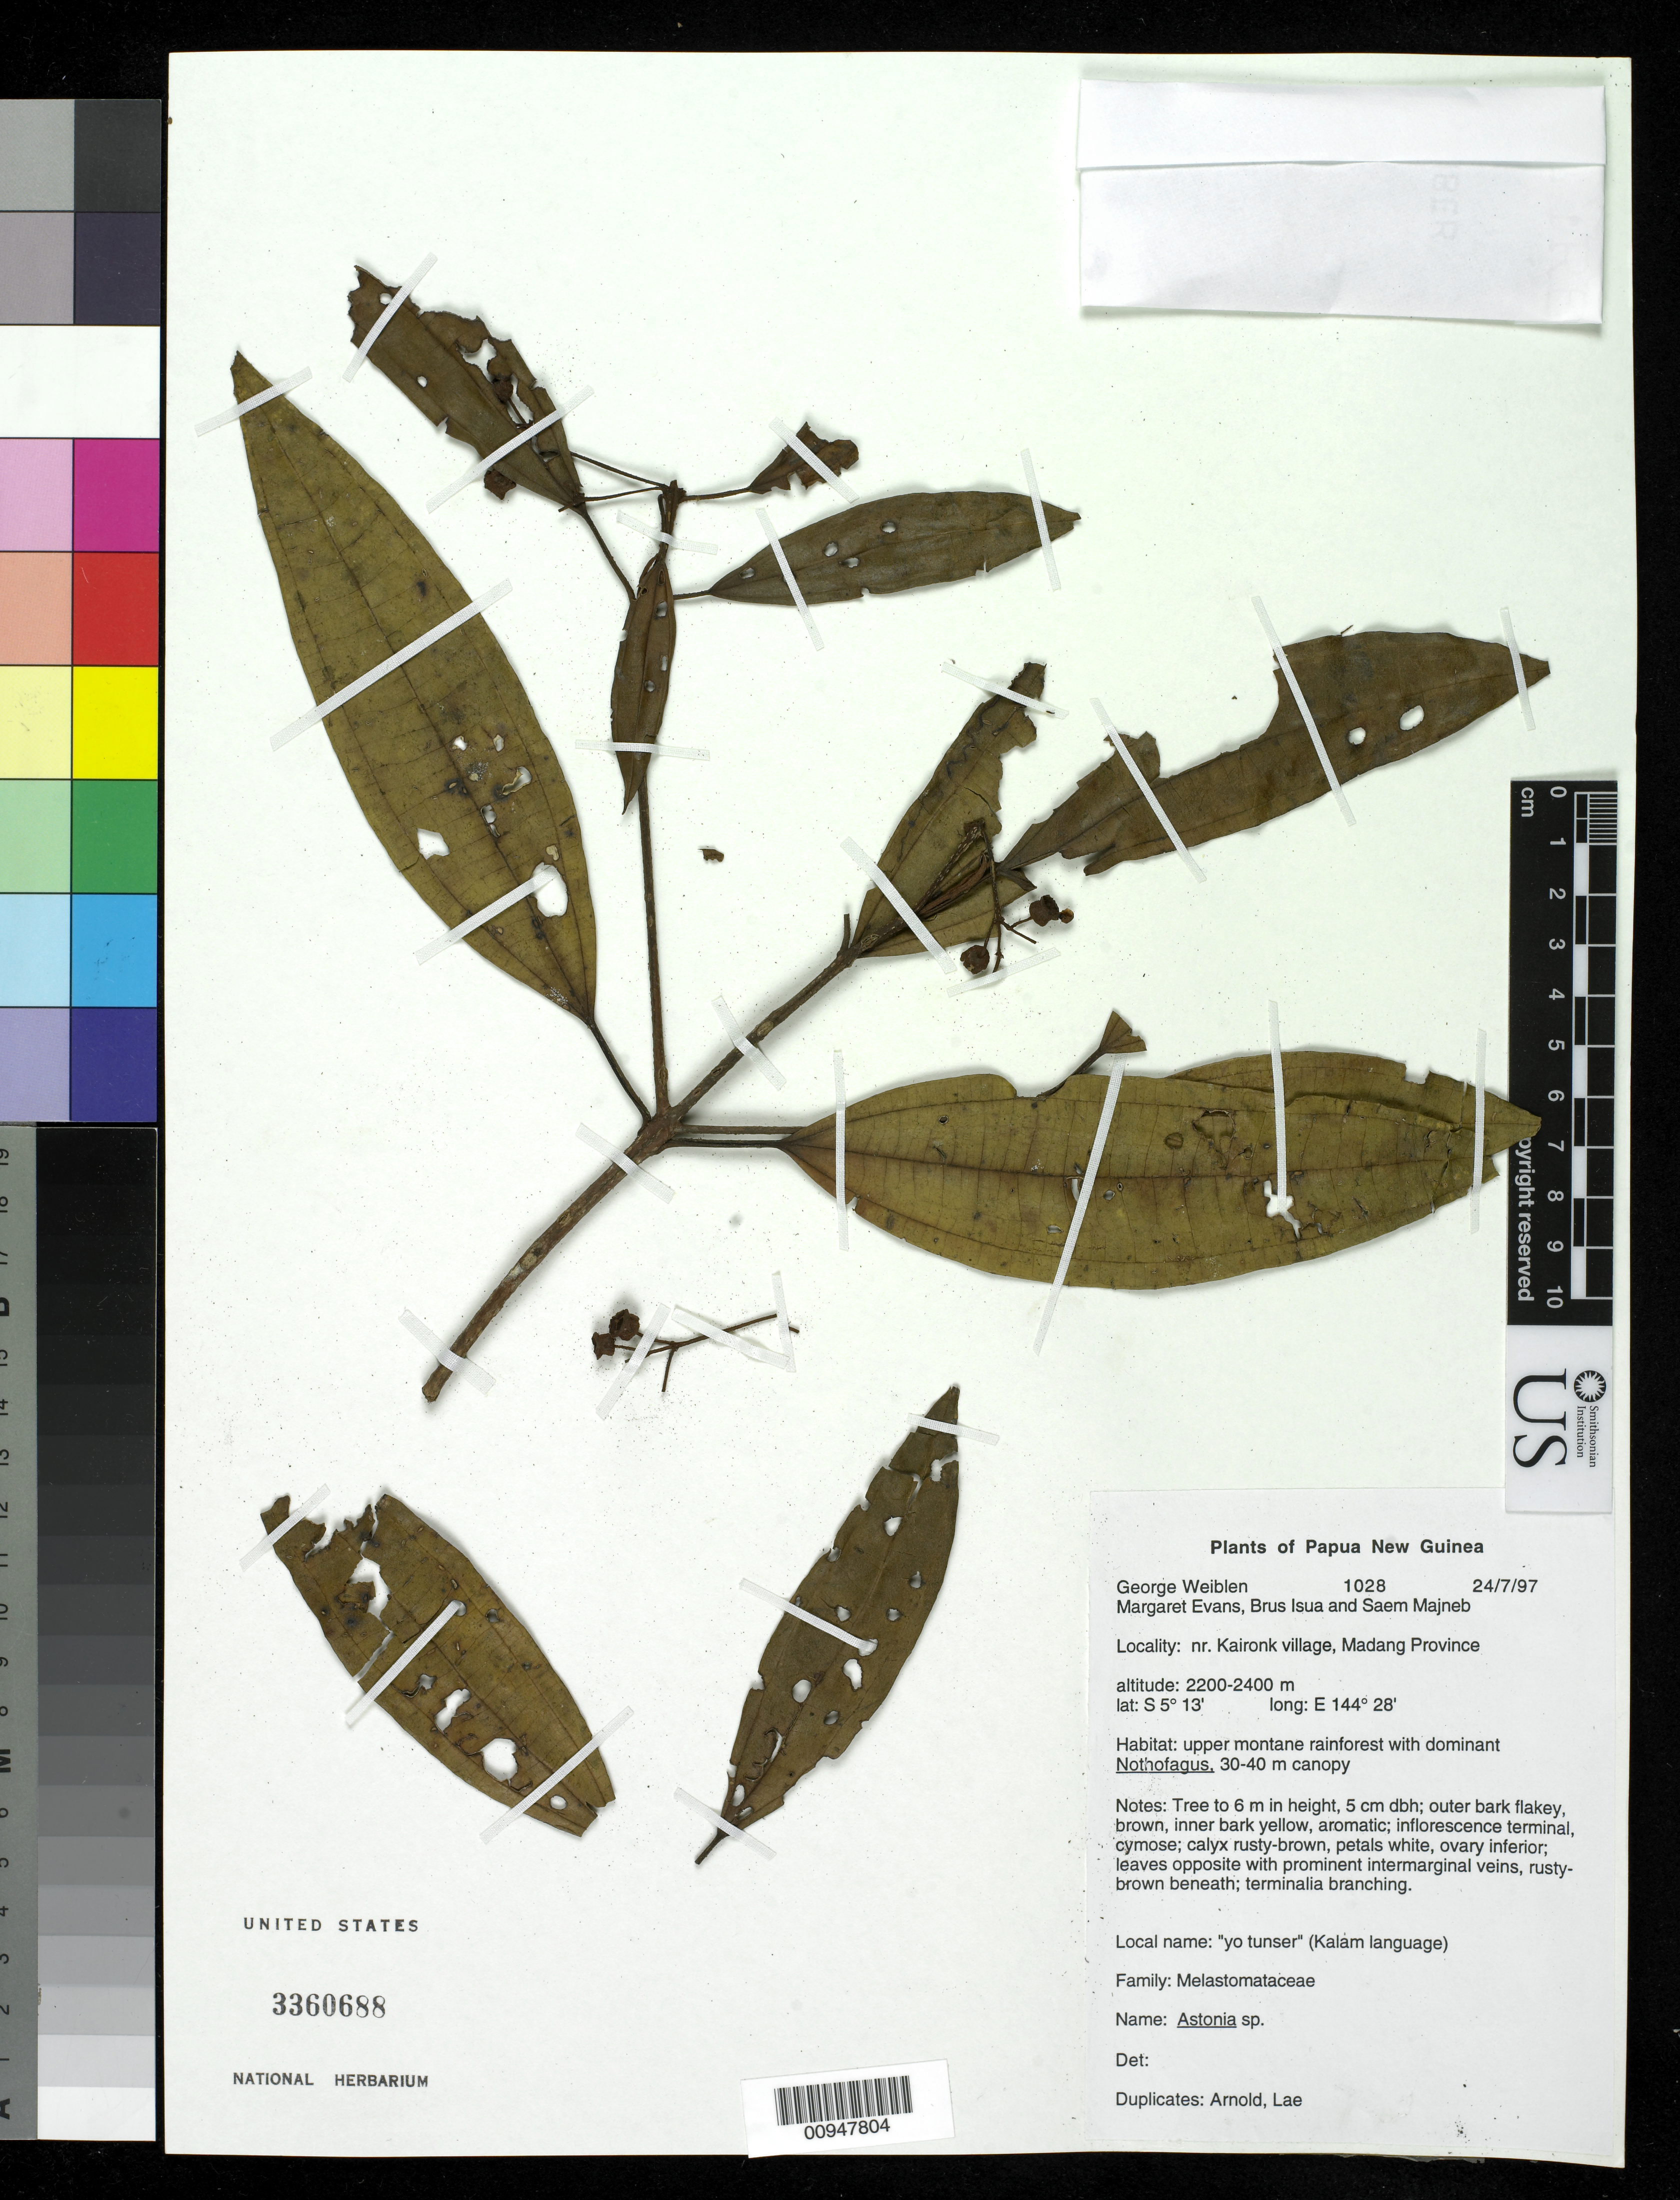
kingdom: Plantae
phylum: Tracheophyta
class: Magnoliopsida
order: Myrtales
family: Melastomataceae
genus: Astronia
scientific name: Astronia sp.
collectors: G. D. Weiblen, Marg. Evans, B. Isua & S. Majneb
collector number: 1028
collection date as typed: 24 Jul 1997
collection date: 1997-07-24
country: Papua New Guinea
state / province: Madang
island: New Guinea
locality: Near Kaironk village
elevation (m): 2200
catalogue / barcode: US 3360688